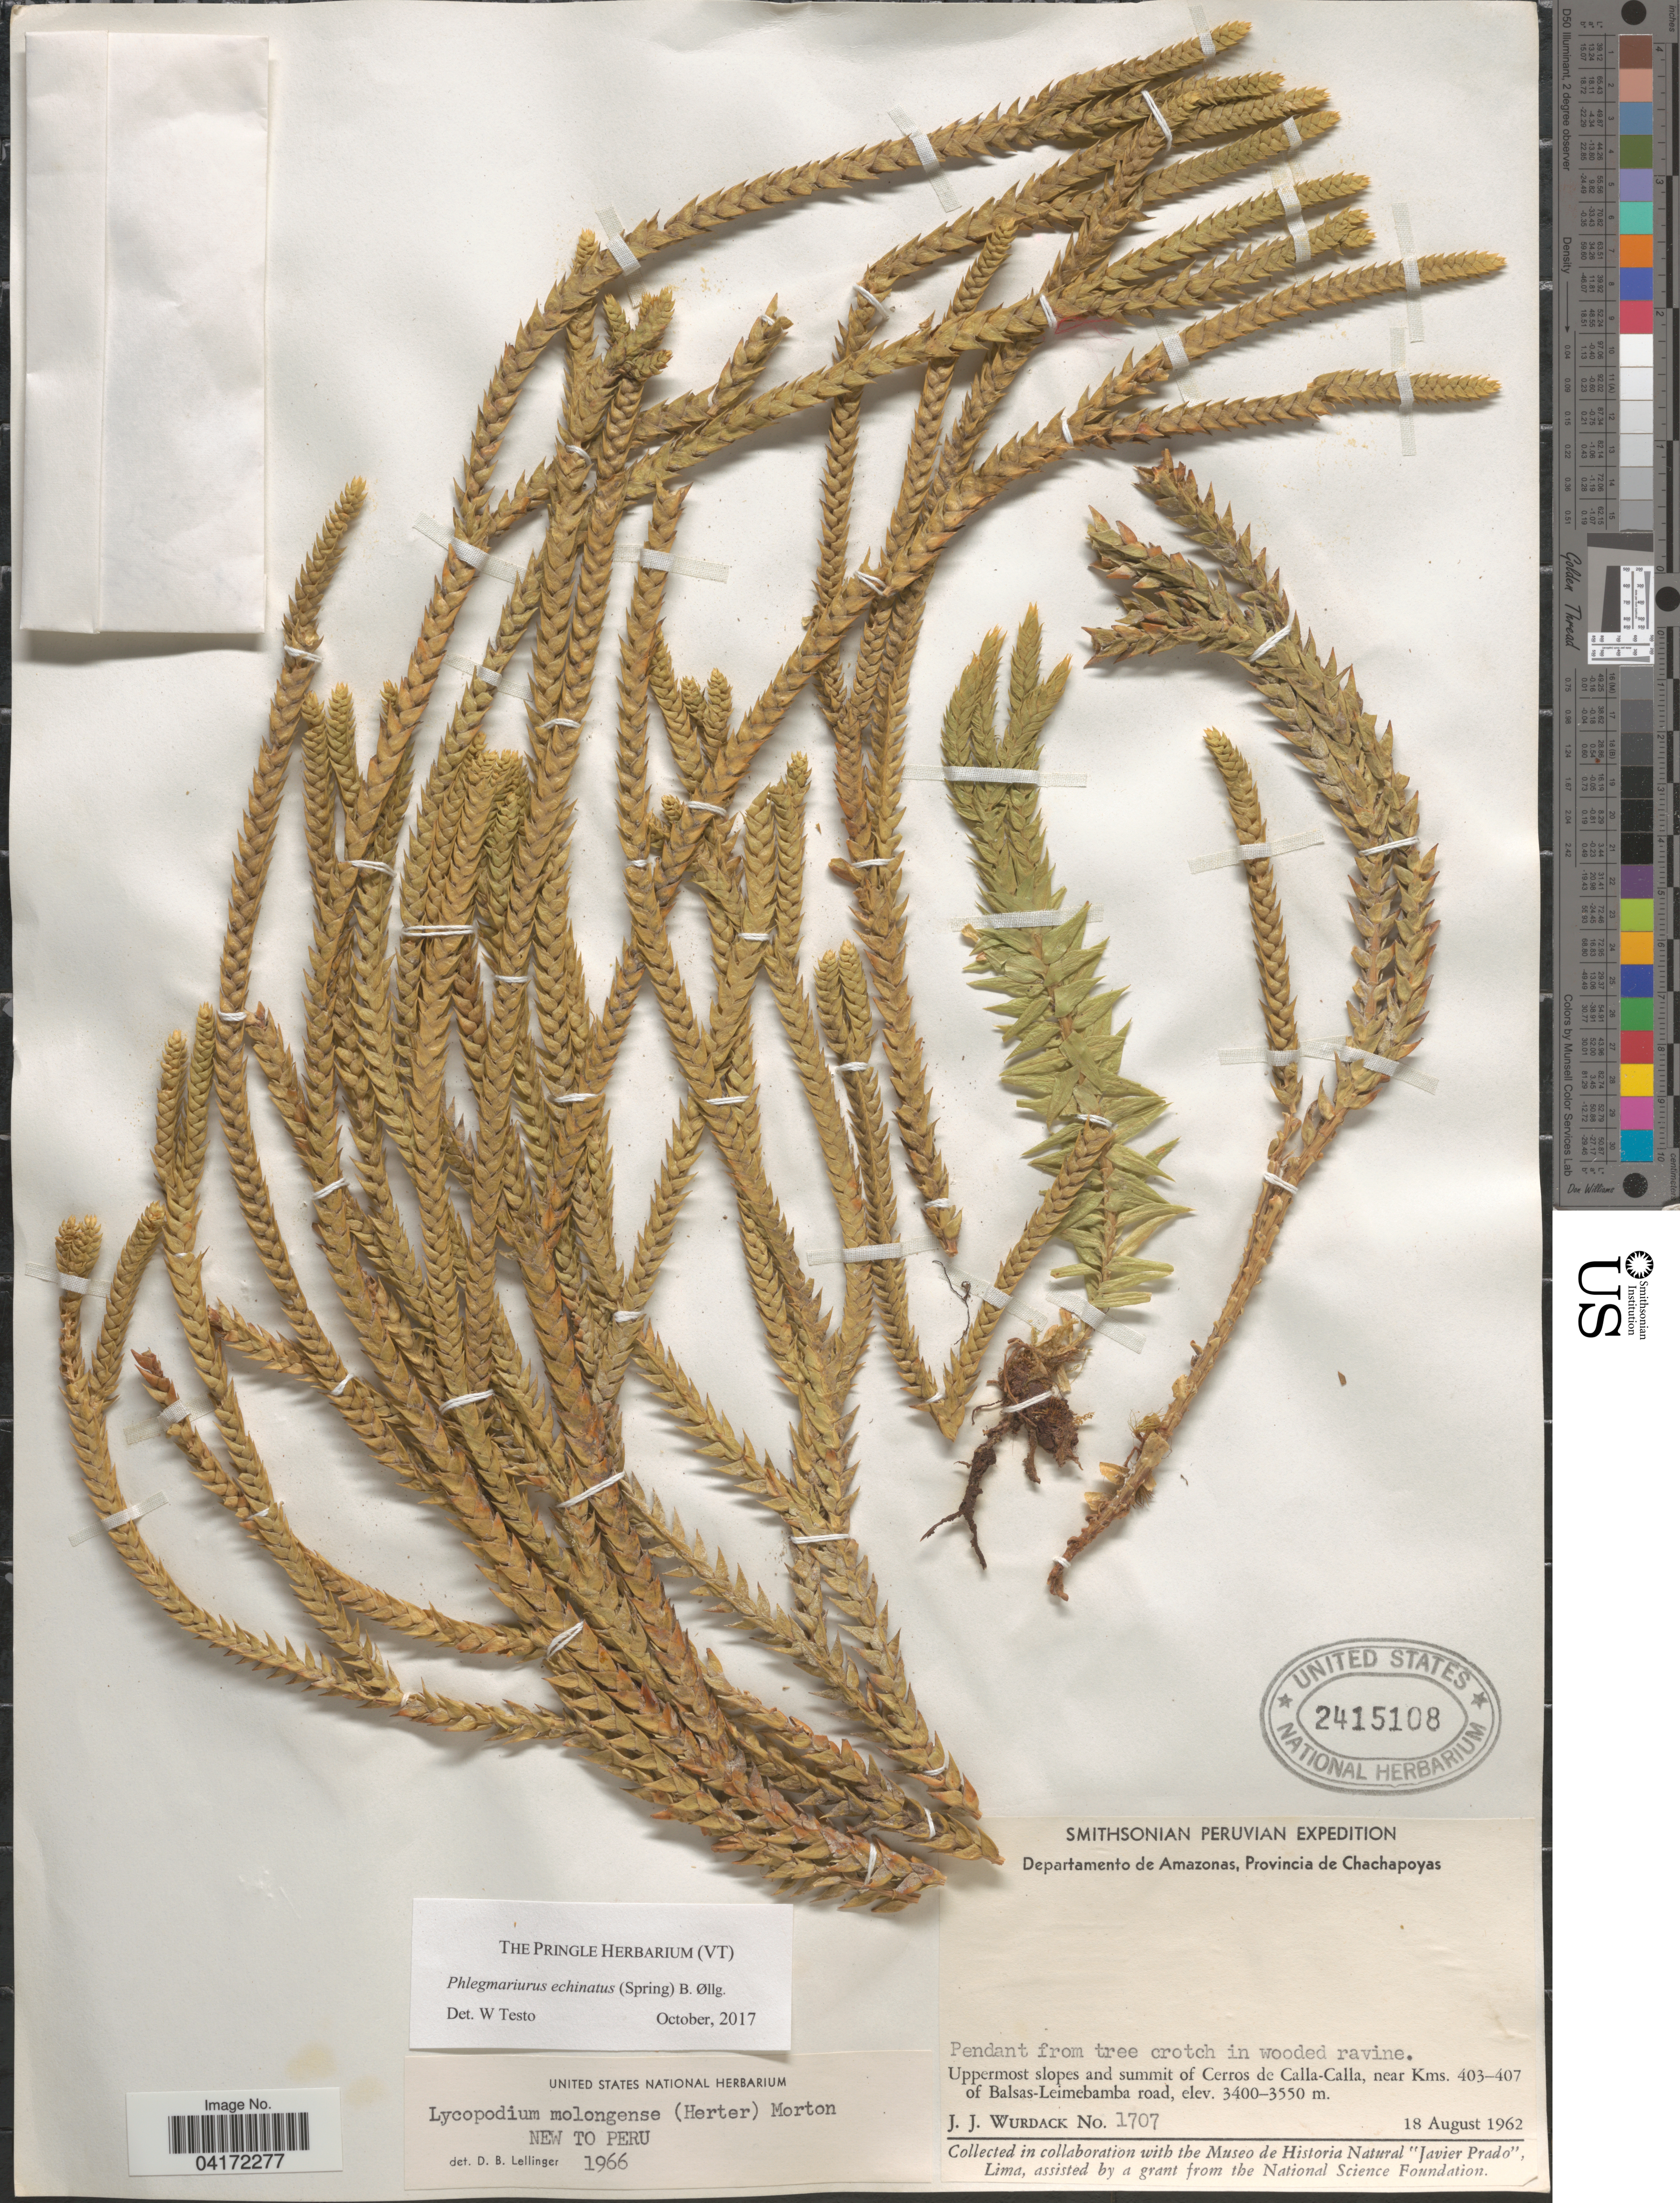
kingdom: Plantae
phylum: Tracheophyta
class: Lycopodiopsida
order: Lycopodiales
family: Lycopodiaceae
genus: Phlegmariurus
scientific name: Phlegmariurus echinatus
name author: (Spring) B. Øllg.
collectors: J. J. Wurdack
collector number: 1707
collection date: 1962-08-18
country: Peru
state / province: Amazonas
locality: Smithsonian Peruvian Expedition. Departamento de Amazonas, Provincia de Chachapoyas. Uppermost slopes and summit of Cerros de Calla-Calla, near Kms. 403-407 of Balsas-Leimebamba road.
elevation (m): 3400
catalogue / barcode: US 2415108